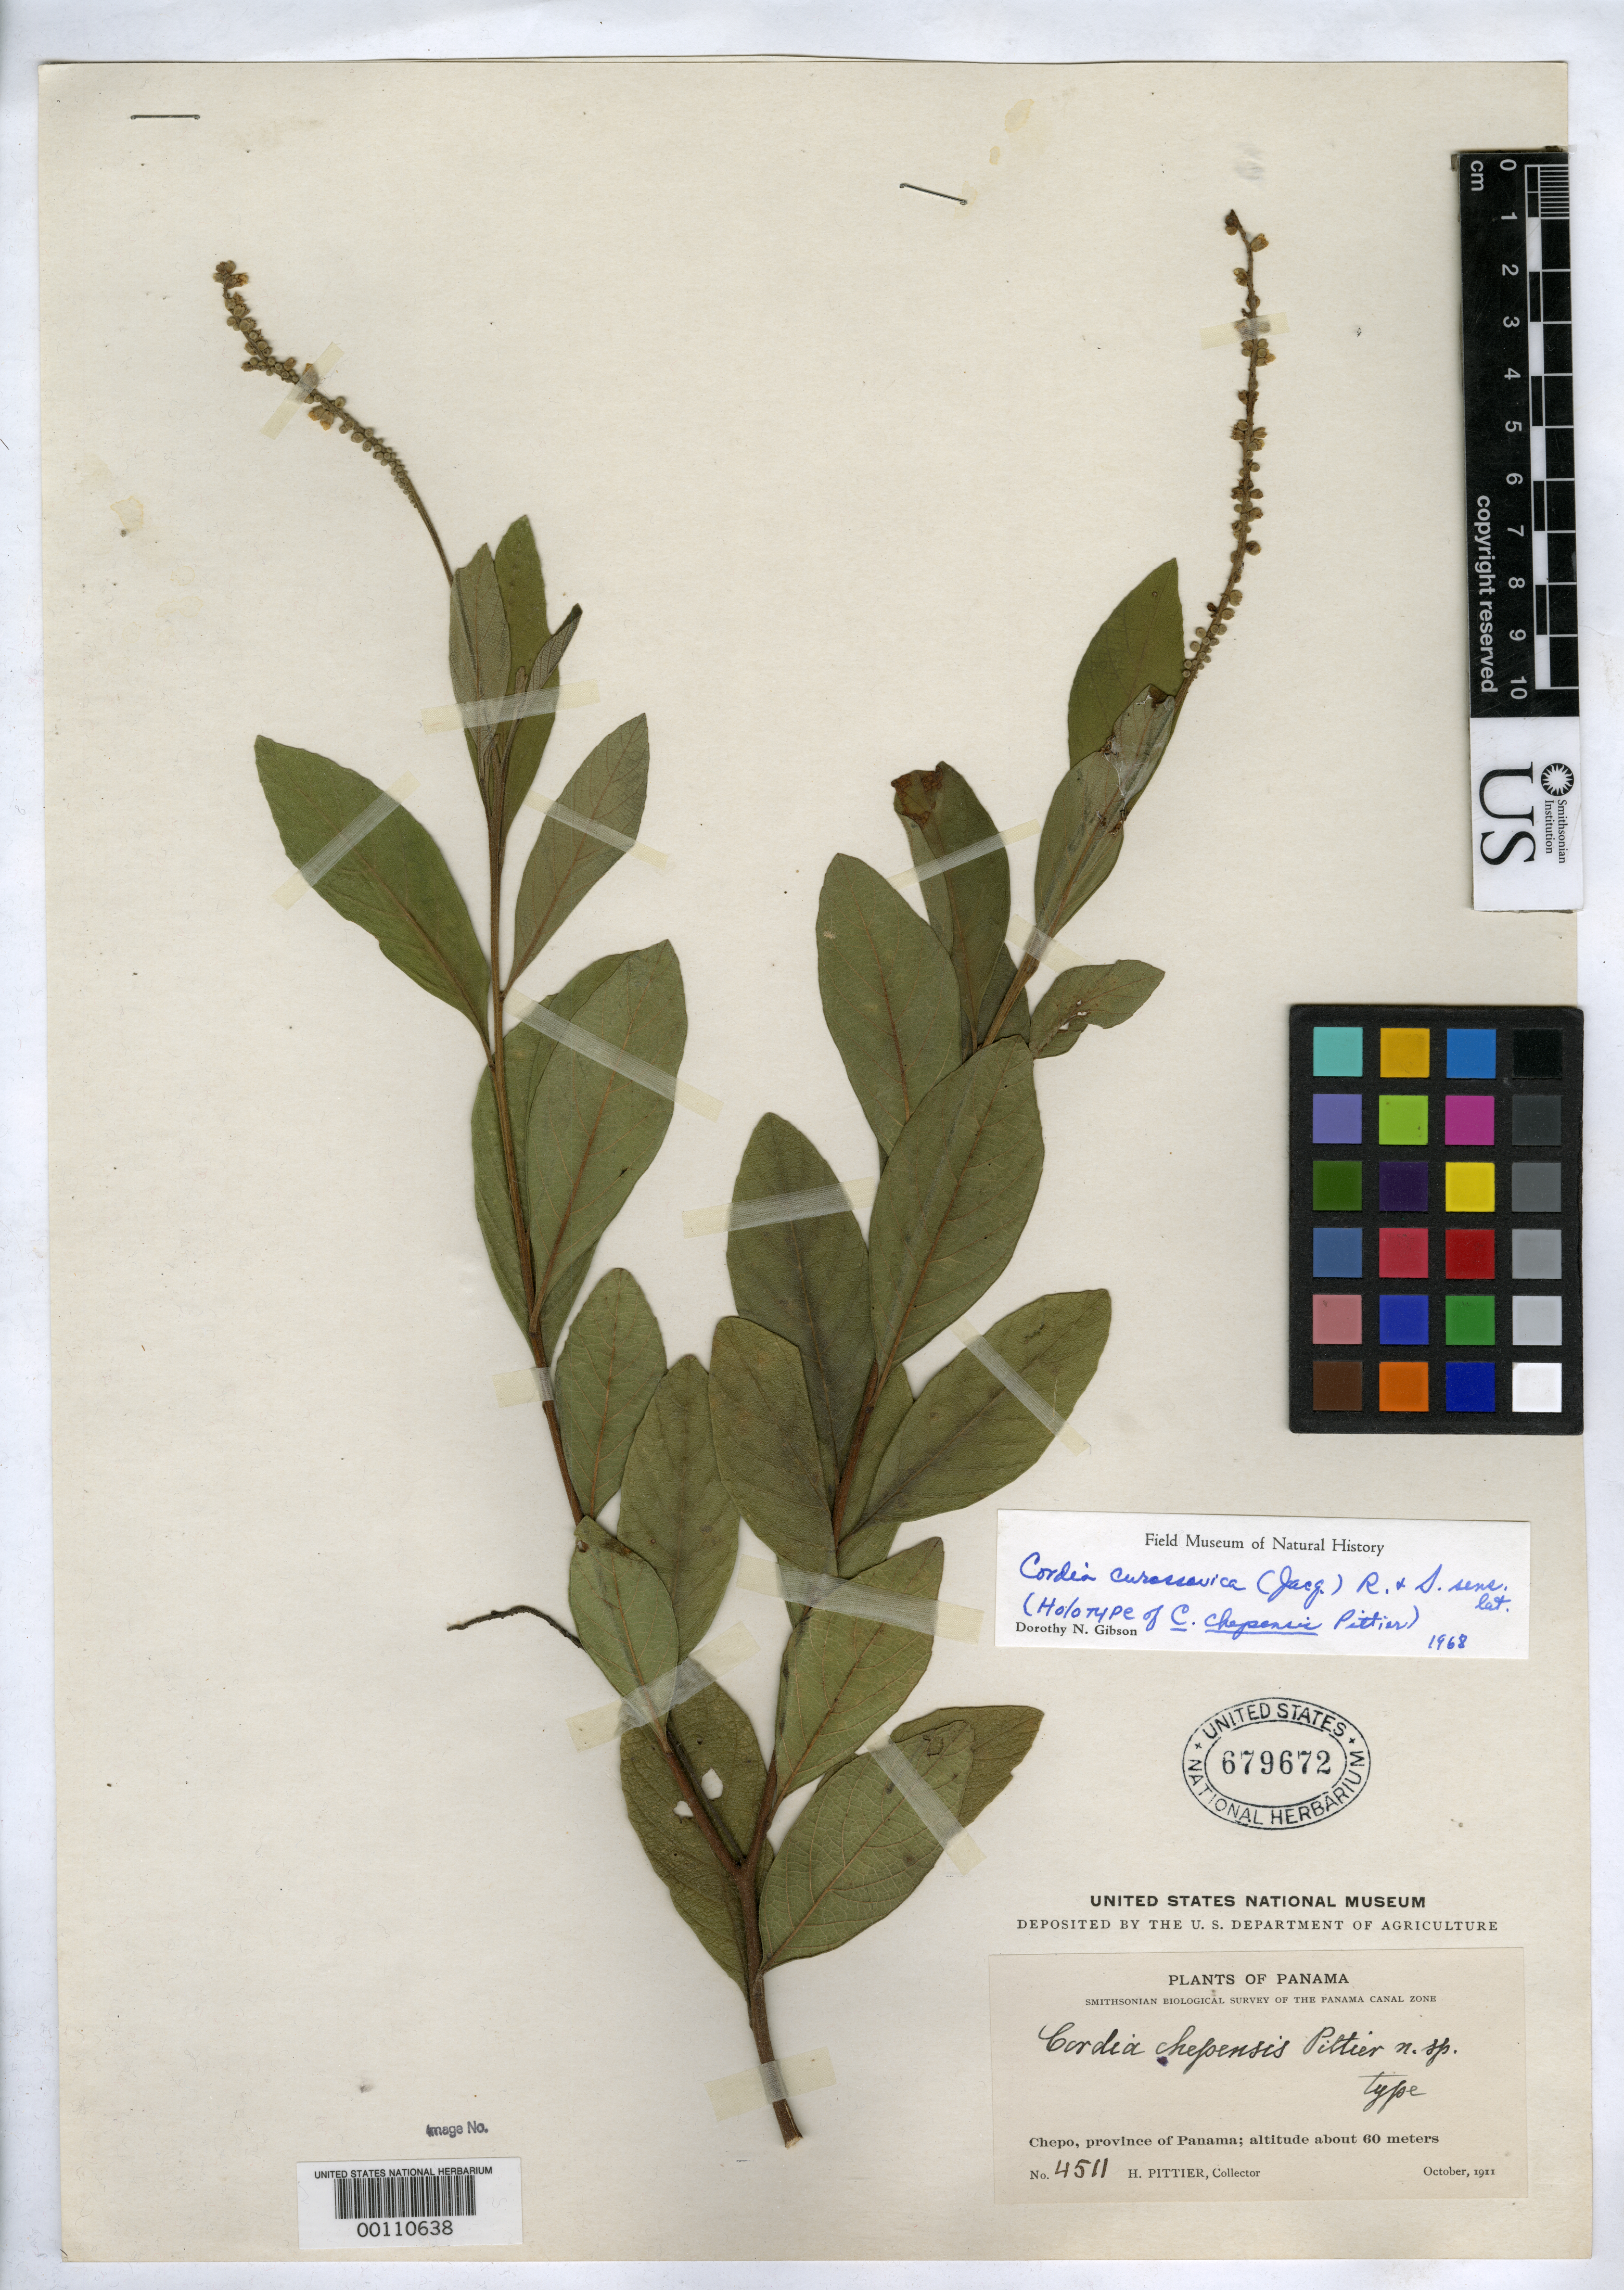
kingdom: Plantae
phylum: Tracheophyta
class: Magnoliopsida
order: Boraginales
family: Cordiaceae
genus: Cordia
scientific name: Cordia chepensis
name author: Pittier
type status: Holotype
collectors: H. F. Pittier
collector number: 4511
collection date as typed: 08 Oct 1911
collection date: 1911-10-08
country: Panama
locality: Chepo.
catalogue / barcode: US 679672